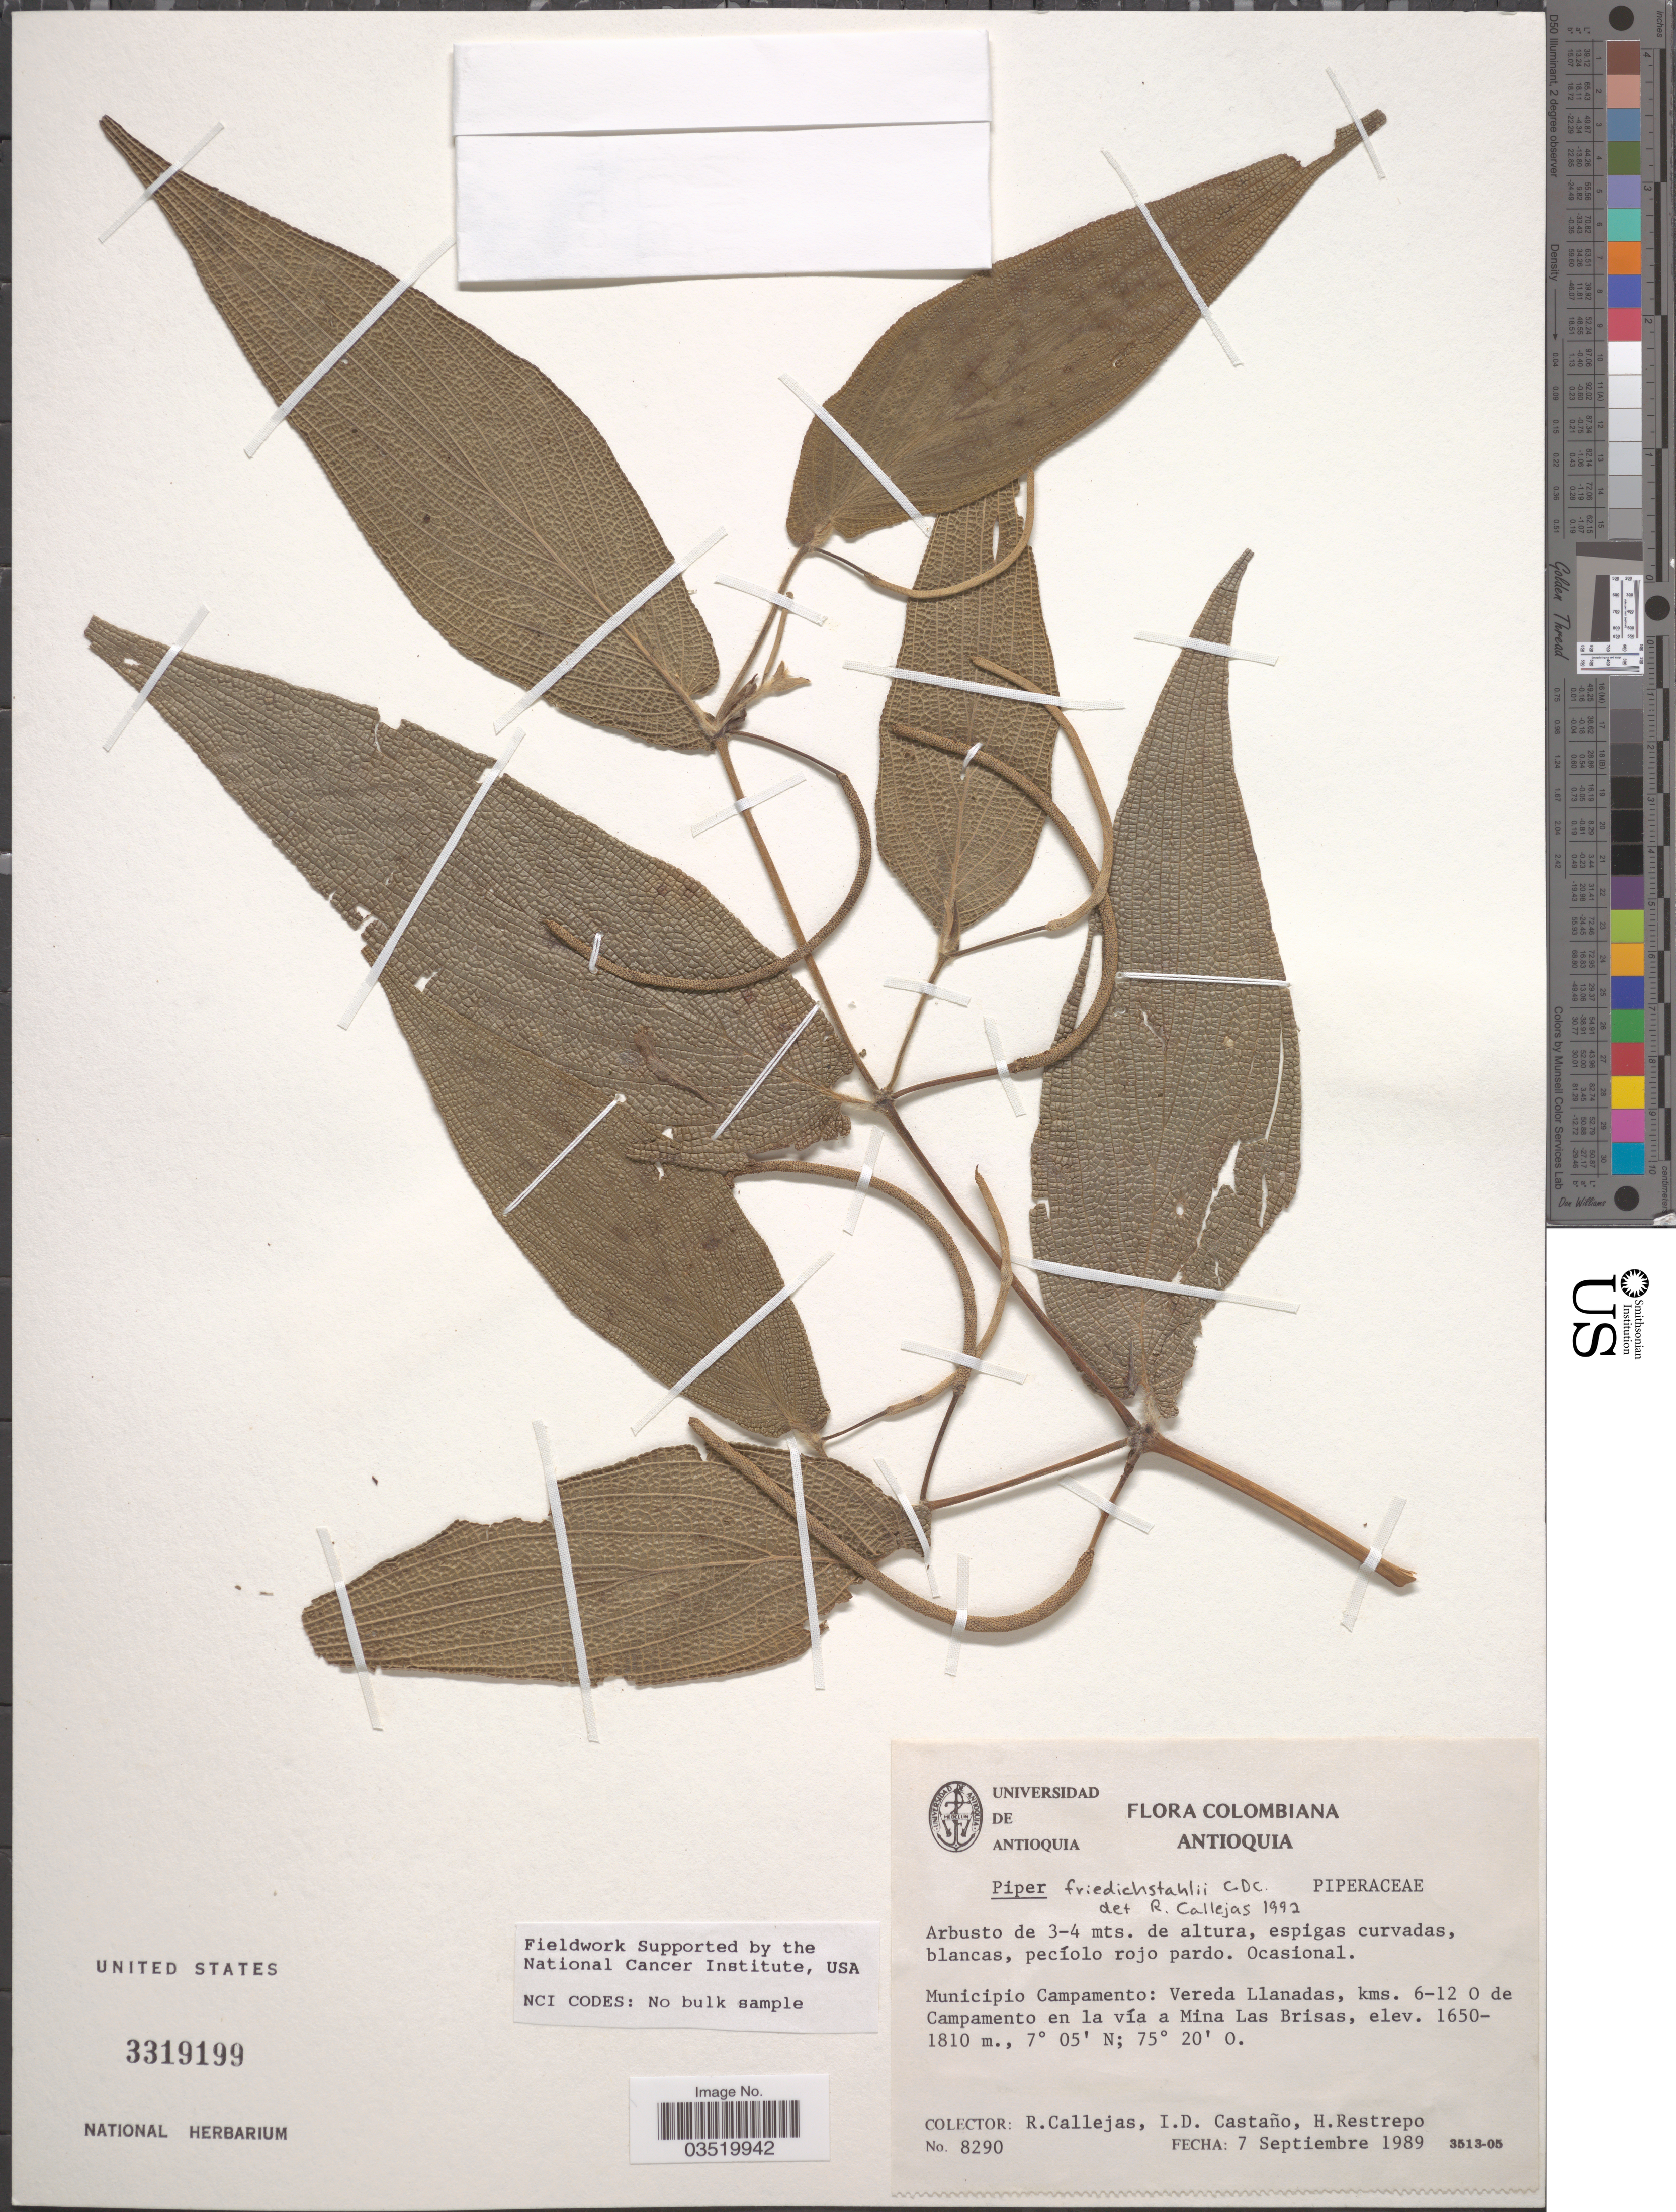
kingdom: Plantae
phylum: Tracheophyta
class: Magnoliopsida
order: Piperales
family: Piperaceae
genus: Piper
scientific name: Piper friedrichsthalii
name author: C. DC.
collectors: R. Callejas, I. Castaño & H. Restrepo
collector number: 8290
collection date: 1989-09-07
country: Colombia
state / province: Antioquia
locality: Municipio Campamento: Vereda Llanadas, kms. 6-12 O de Campamento en la vía a Mina Las Brisas.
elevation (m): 1650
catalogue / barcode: US 3319199